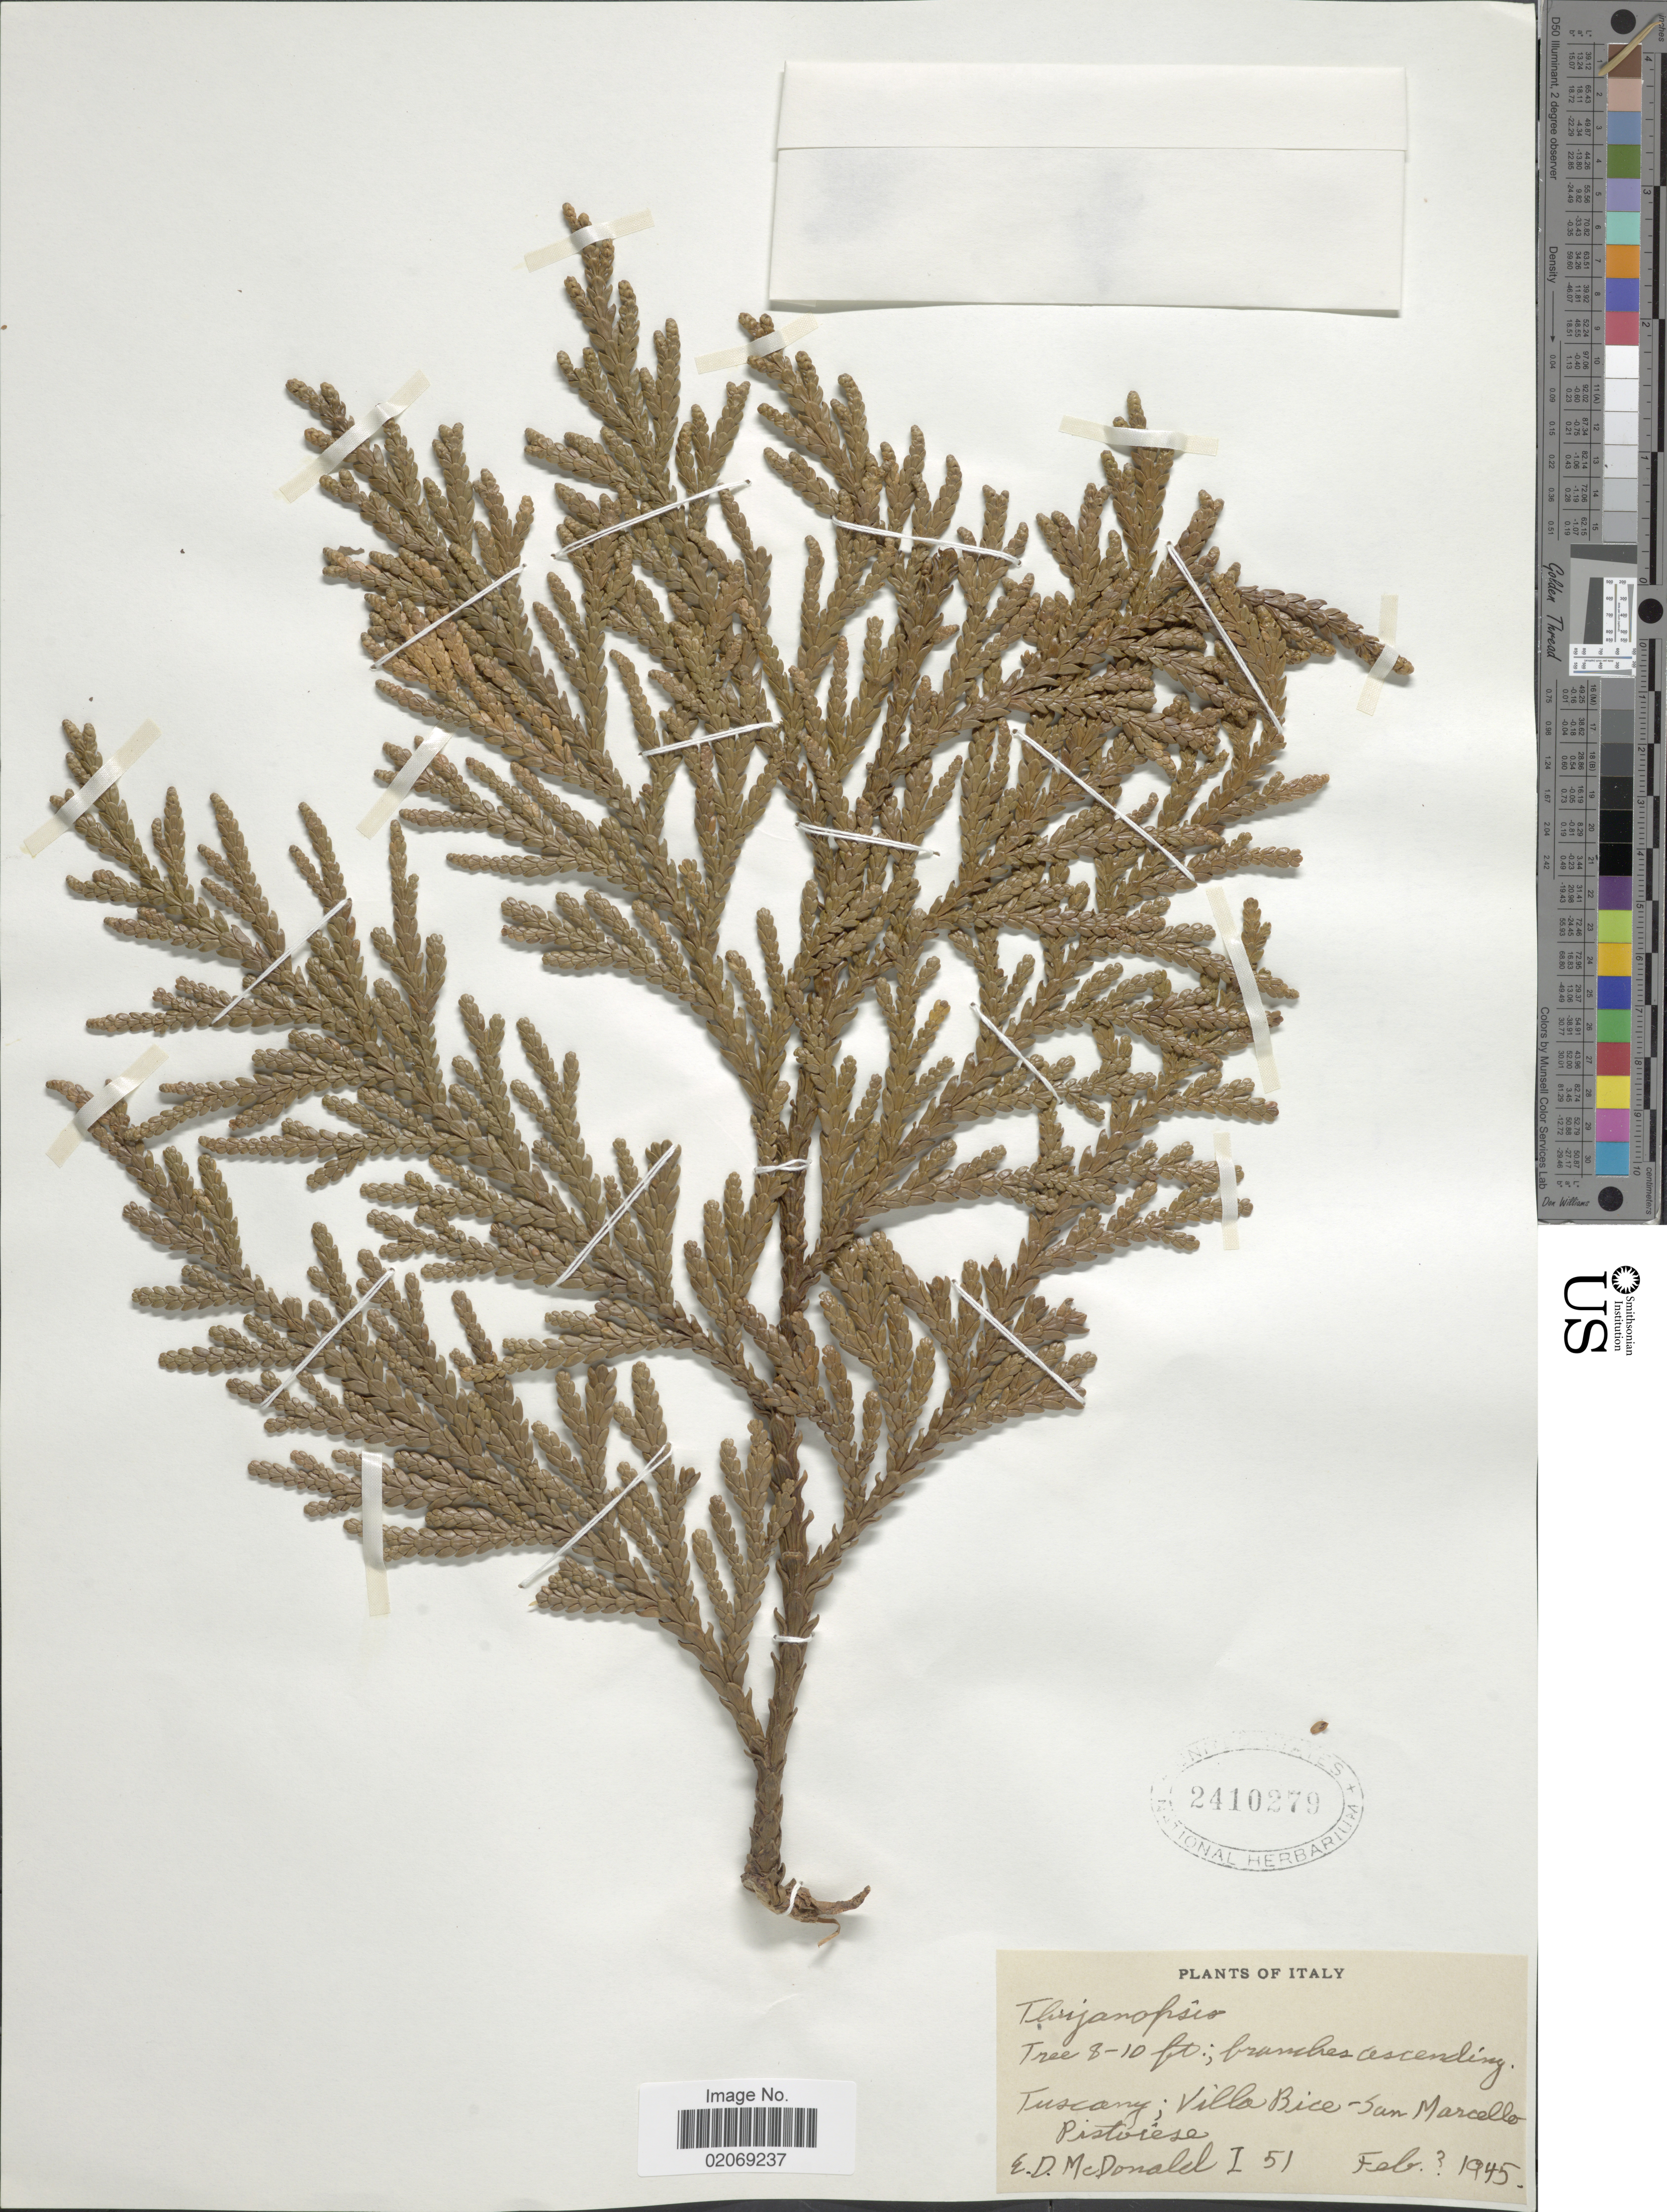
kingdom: Plantae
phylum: Tracheophyta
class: Pinopsida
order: Pinales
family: Cupressaceae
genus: Thujopsis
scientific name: Thujopsis sp.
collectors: E. D. McDonald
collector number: I51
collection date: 1945-02-03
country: Italy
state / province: Tuscany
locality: Villa Bice- San Marcello Pistoiese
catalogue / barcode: US 2410279